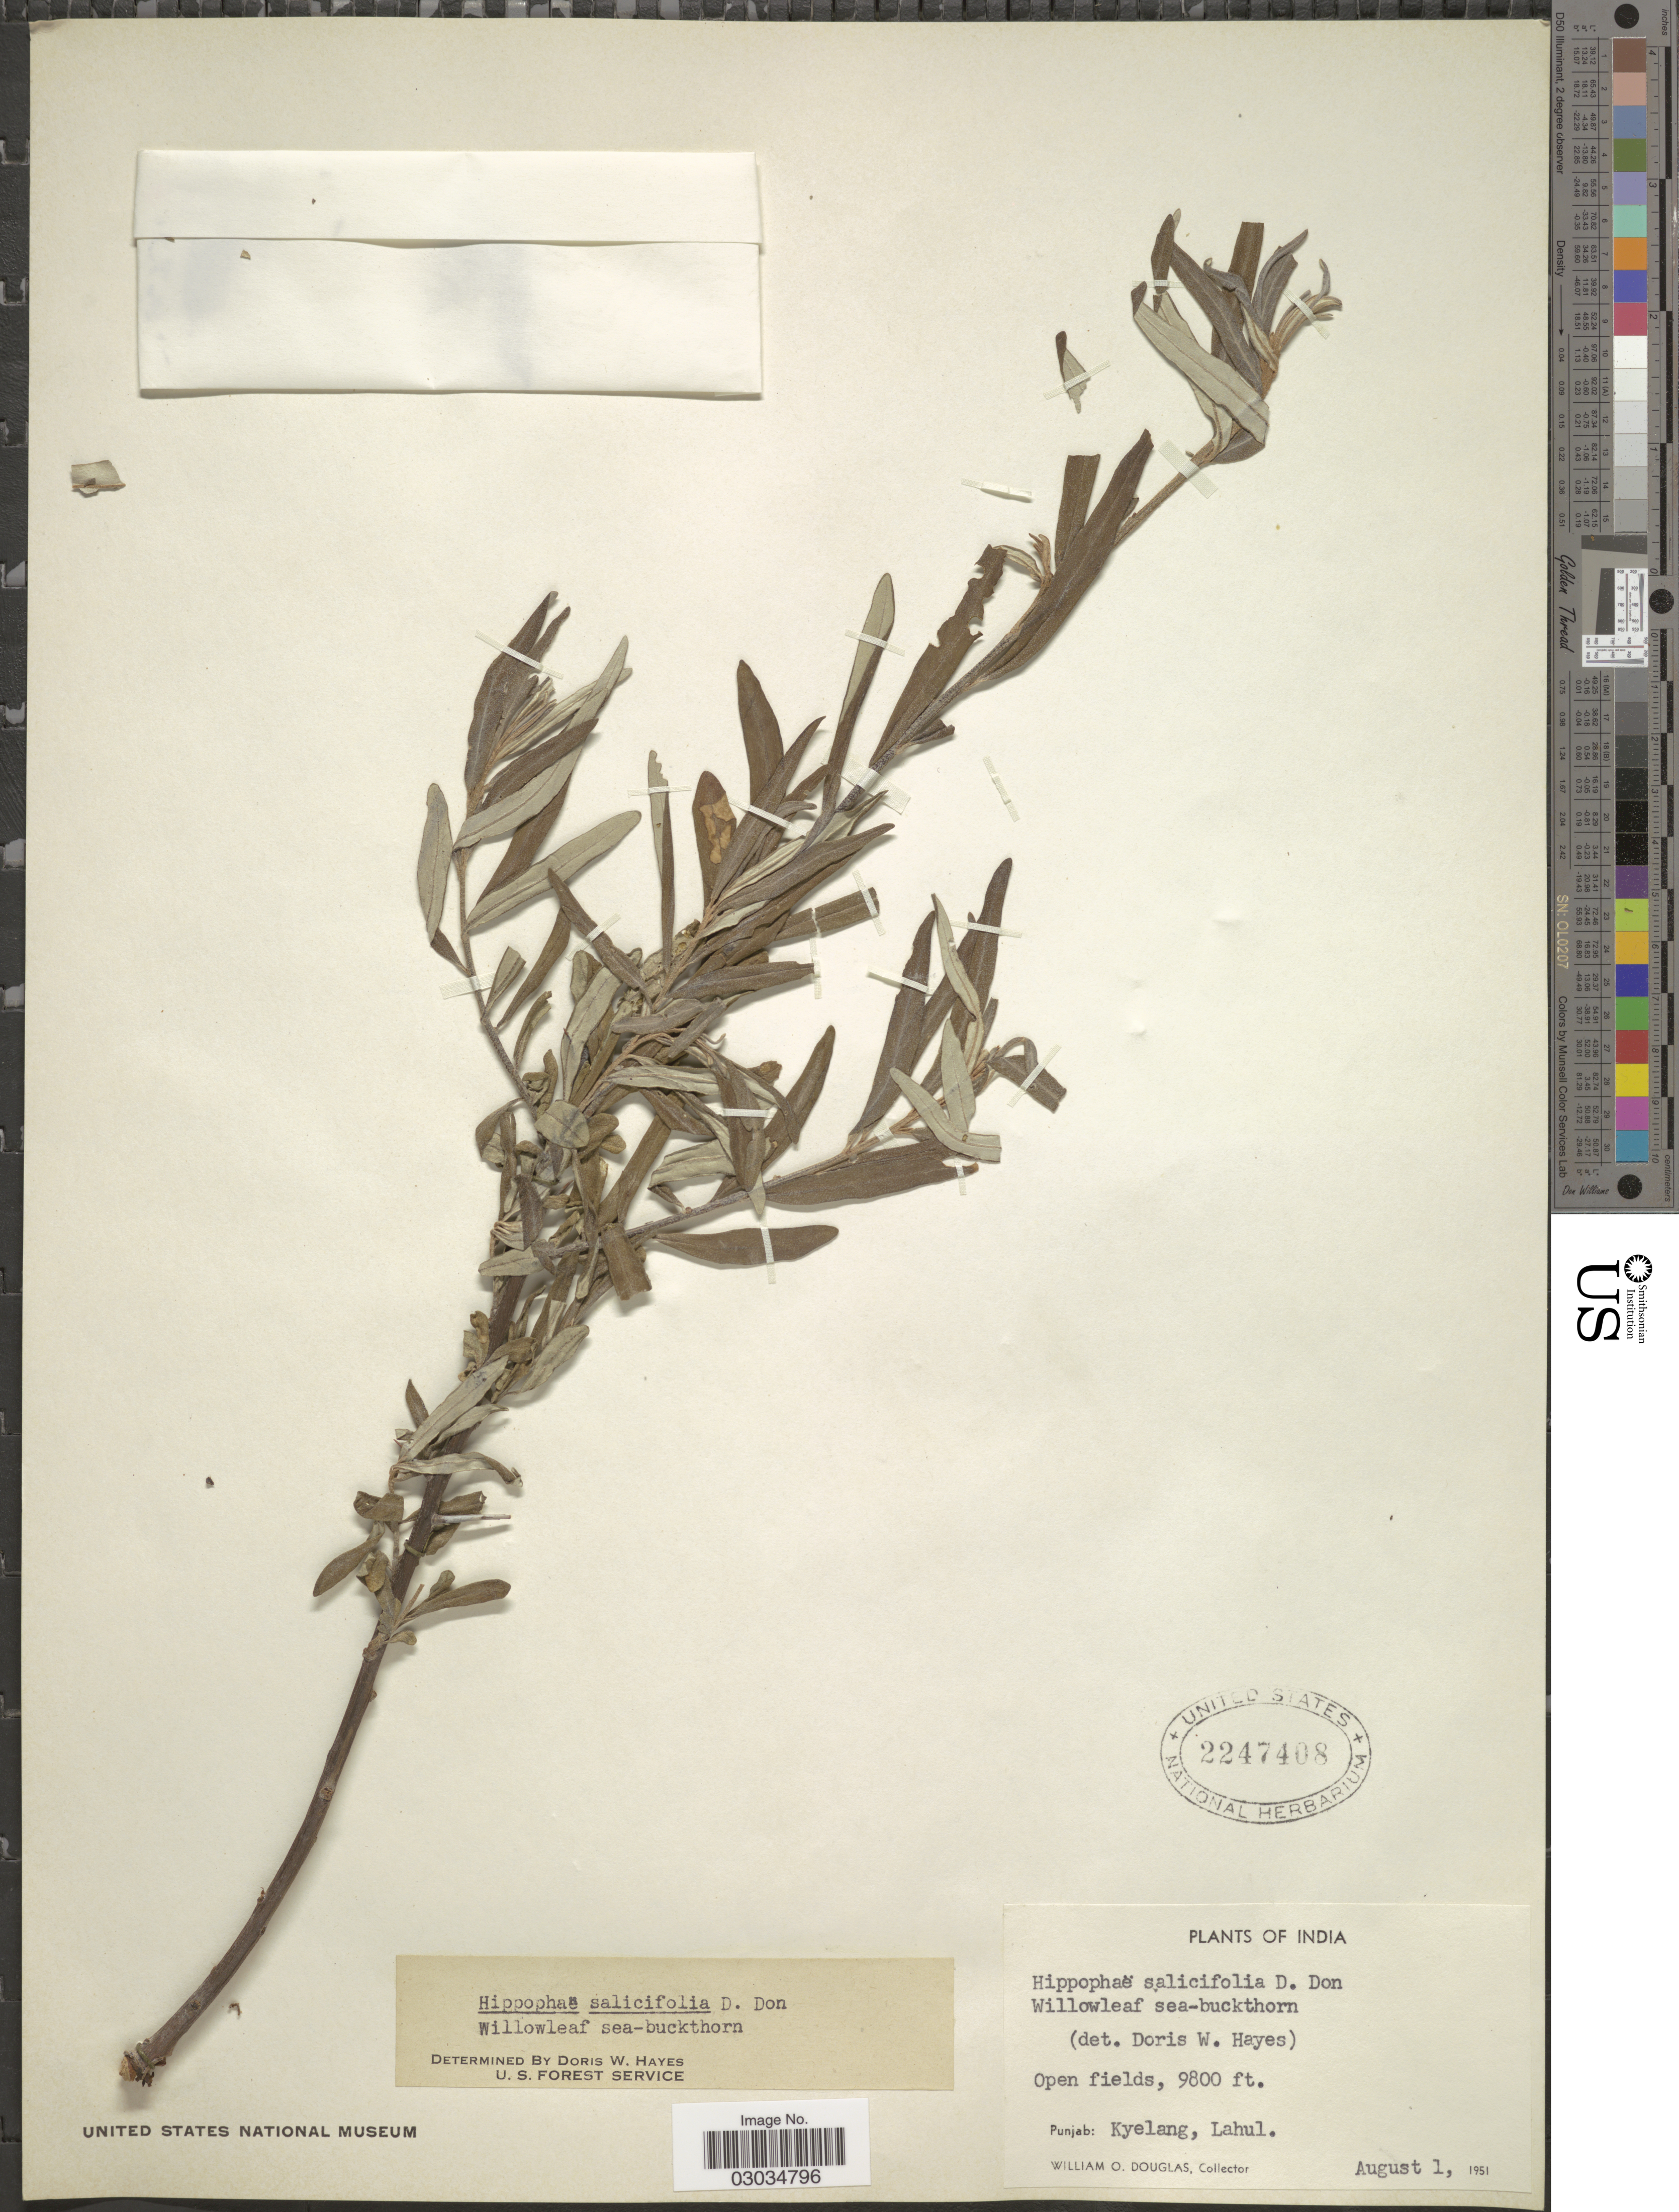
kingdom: Plantae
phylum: Tracheophyta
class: Magnoliopsida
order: Rosales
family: Elaeagnaceae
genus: Hippophae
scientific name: Hippophae salicifolia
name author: D. Don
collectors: W. Douglas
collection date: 1951-08-01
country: India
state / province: Punjab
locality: Kyelang, Lahul.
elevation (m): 2987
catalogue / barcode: US 2247408